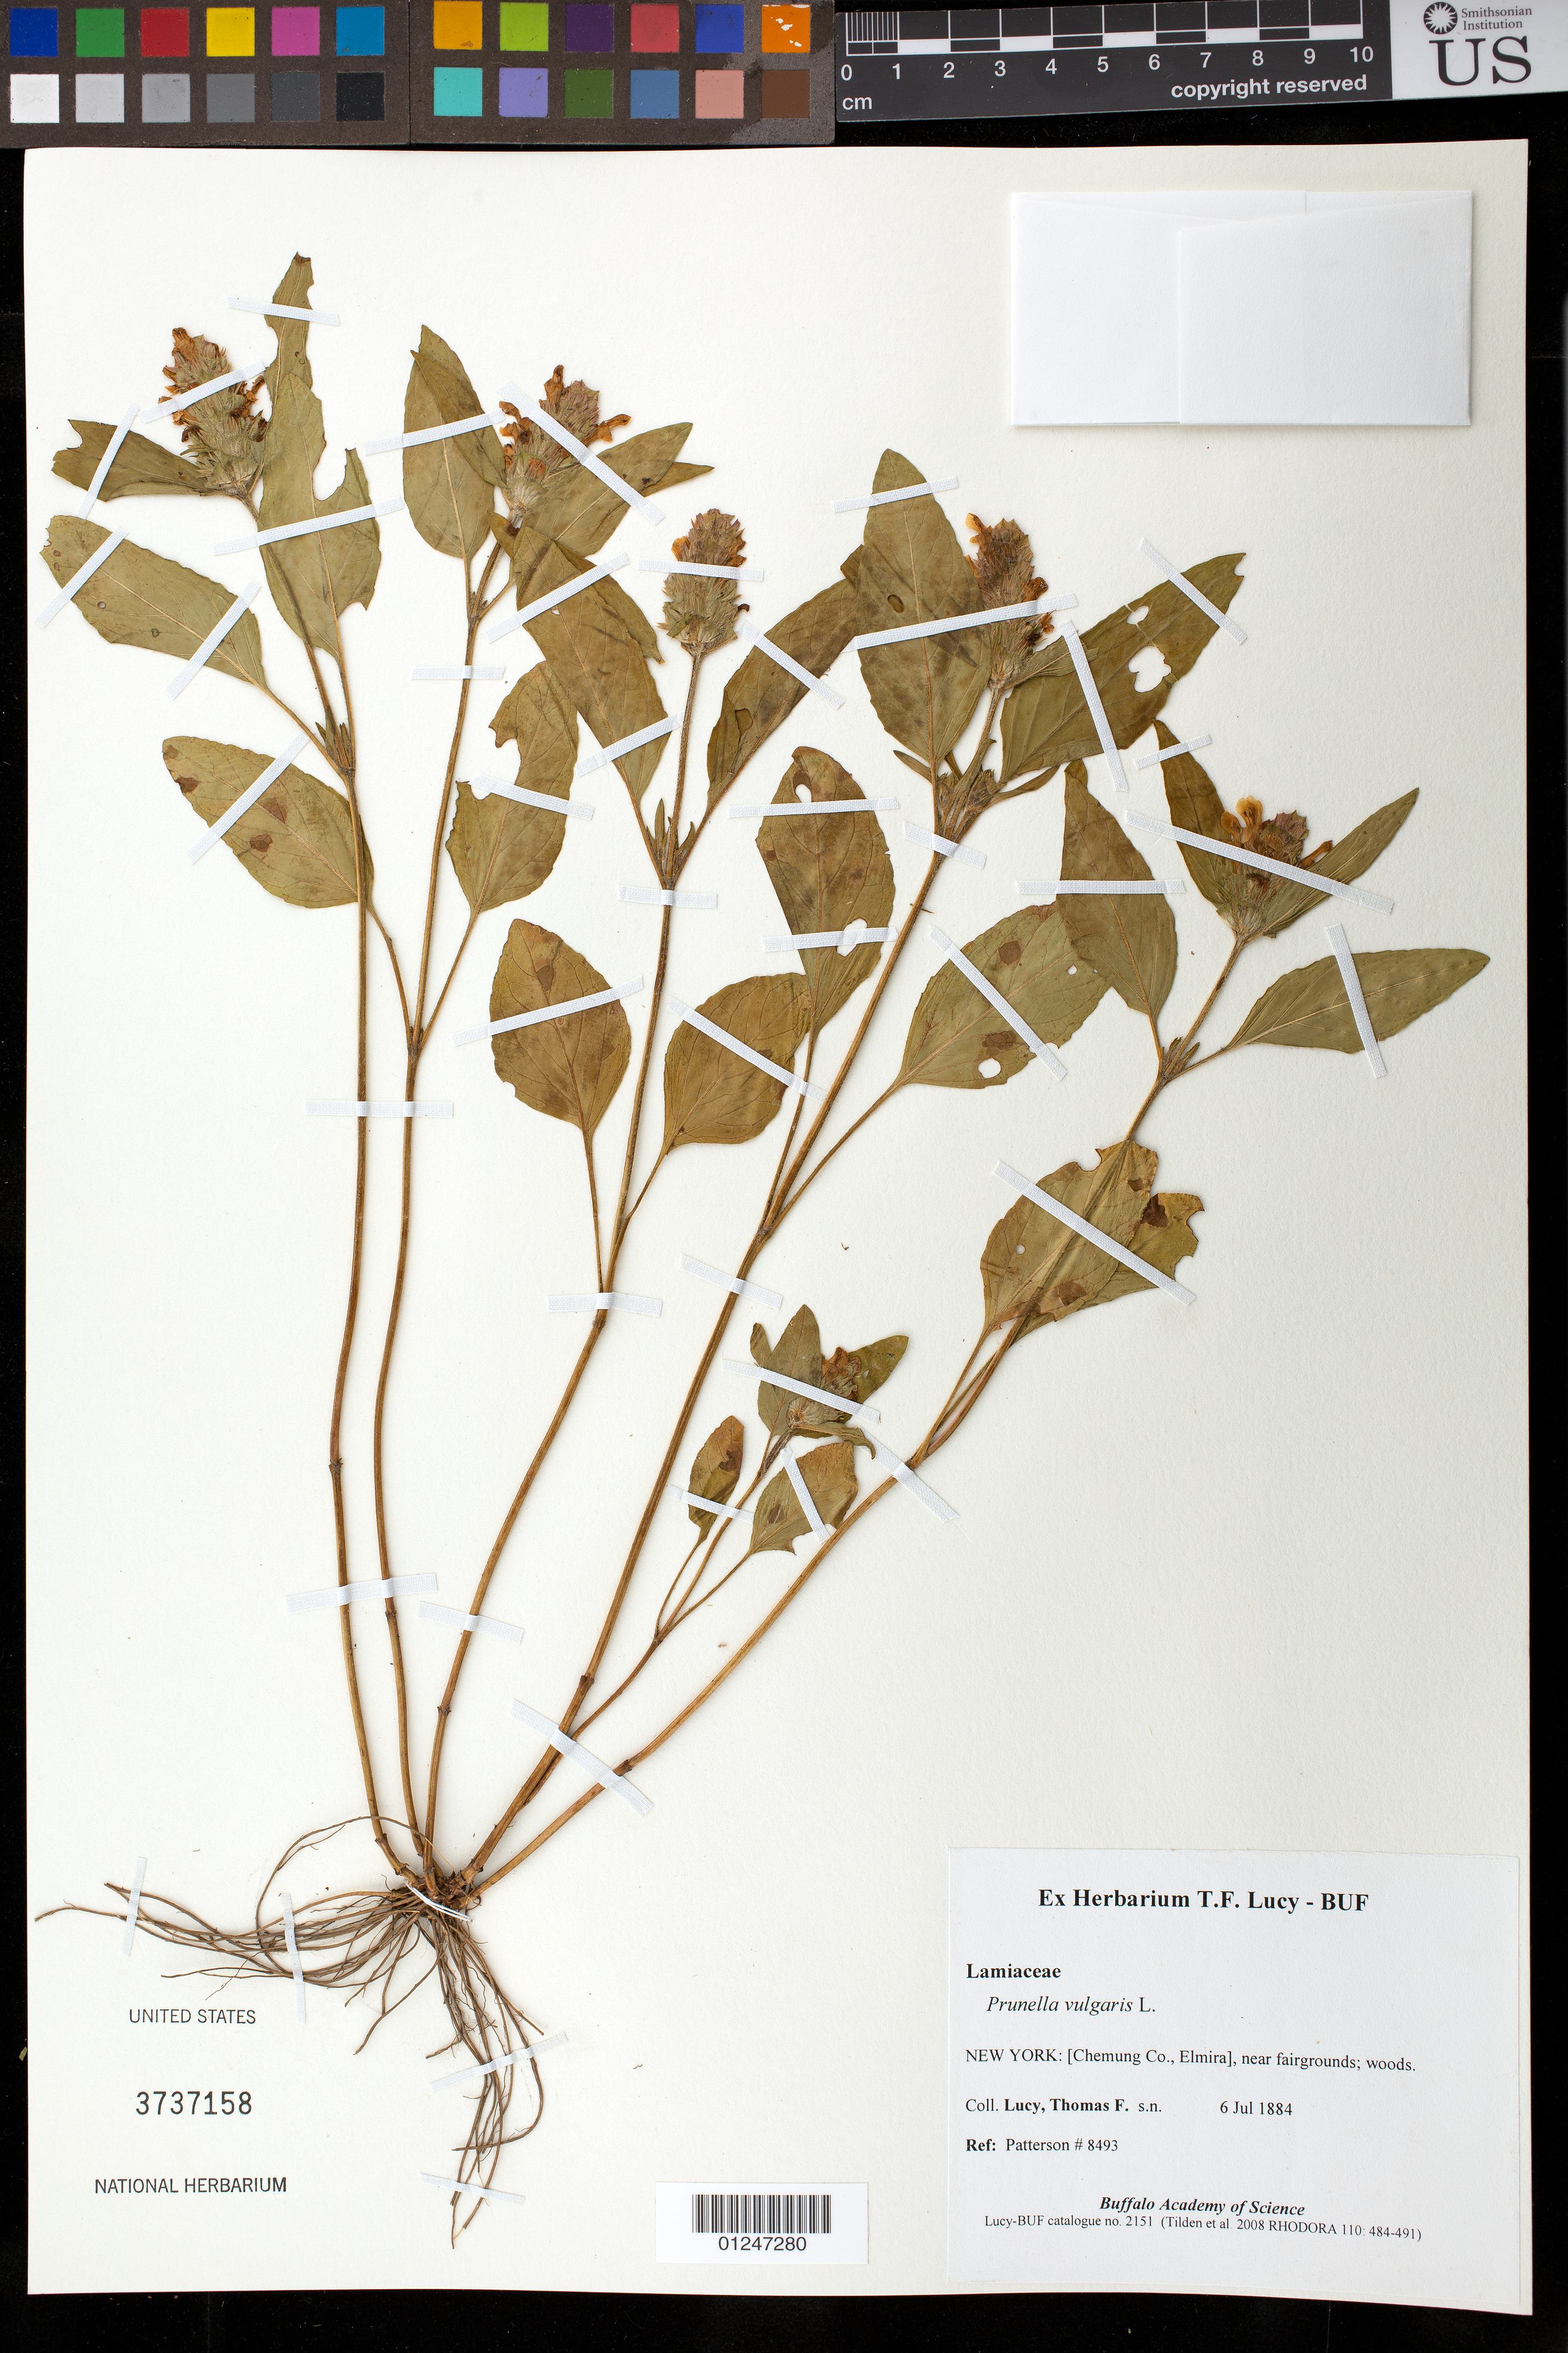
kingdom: Plantae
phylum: Tracheophyta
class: Magnoliopsida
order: Lamiales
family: Lamiaceae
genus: Prunella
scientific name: Prunella vulgaris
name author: L.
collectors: T. Lucy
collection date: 1884-07-06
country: United States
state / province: New York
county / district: Chemung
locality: near fairgrounds; woods.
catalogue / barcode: US 3737158